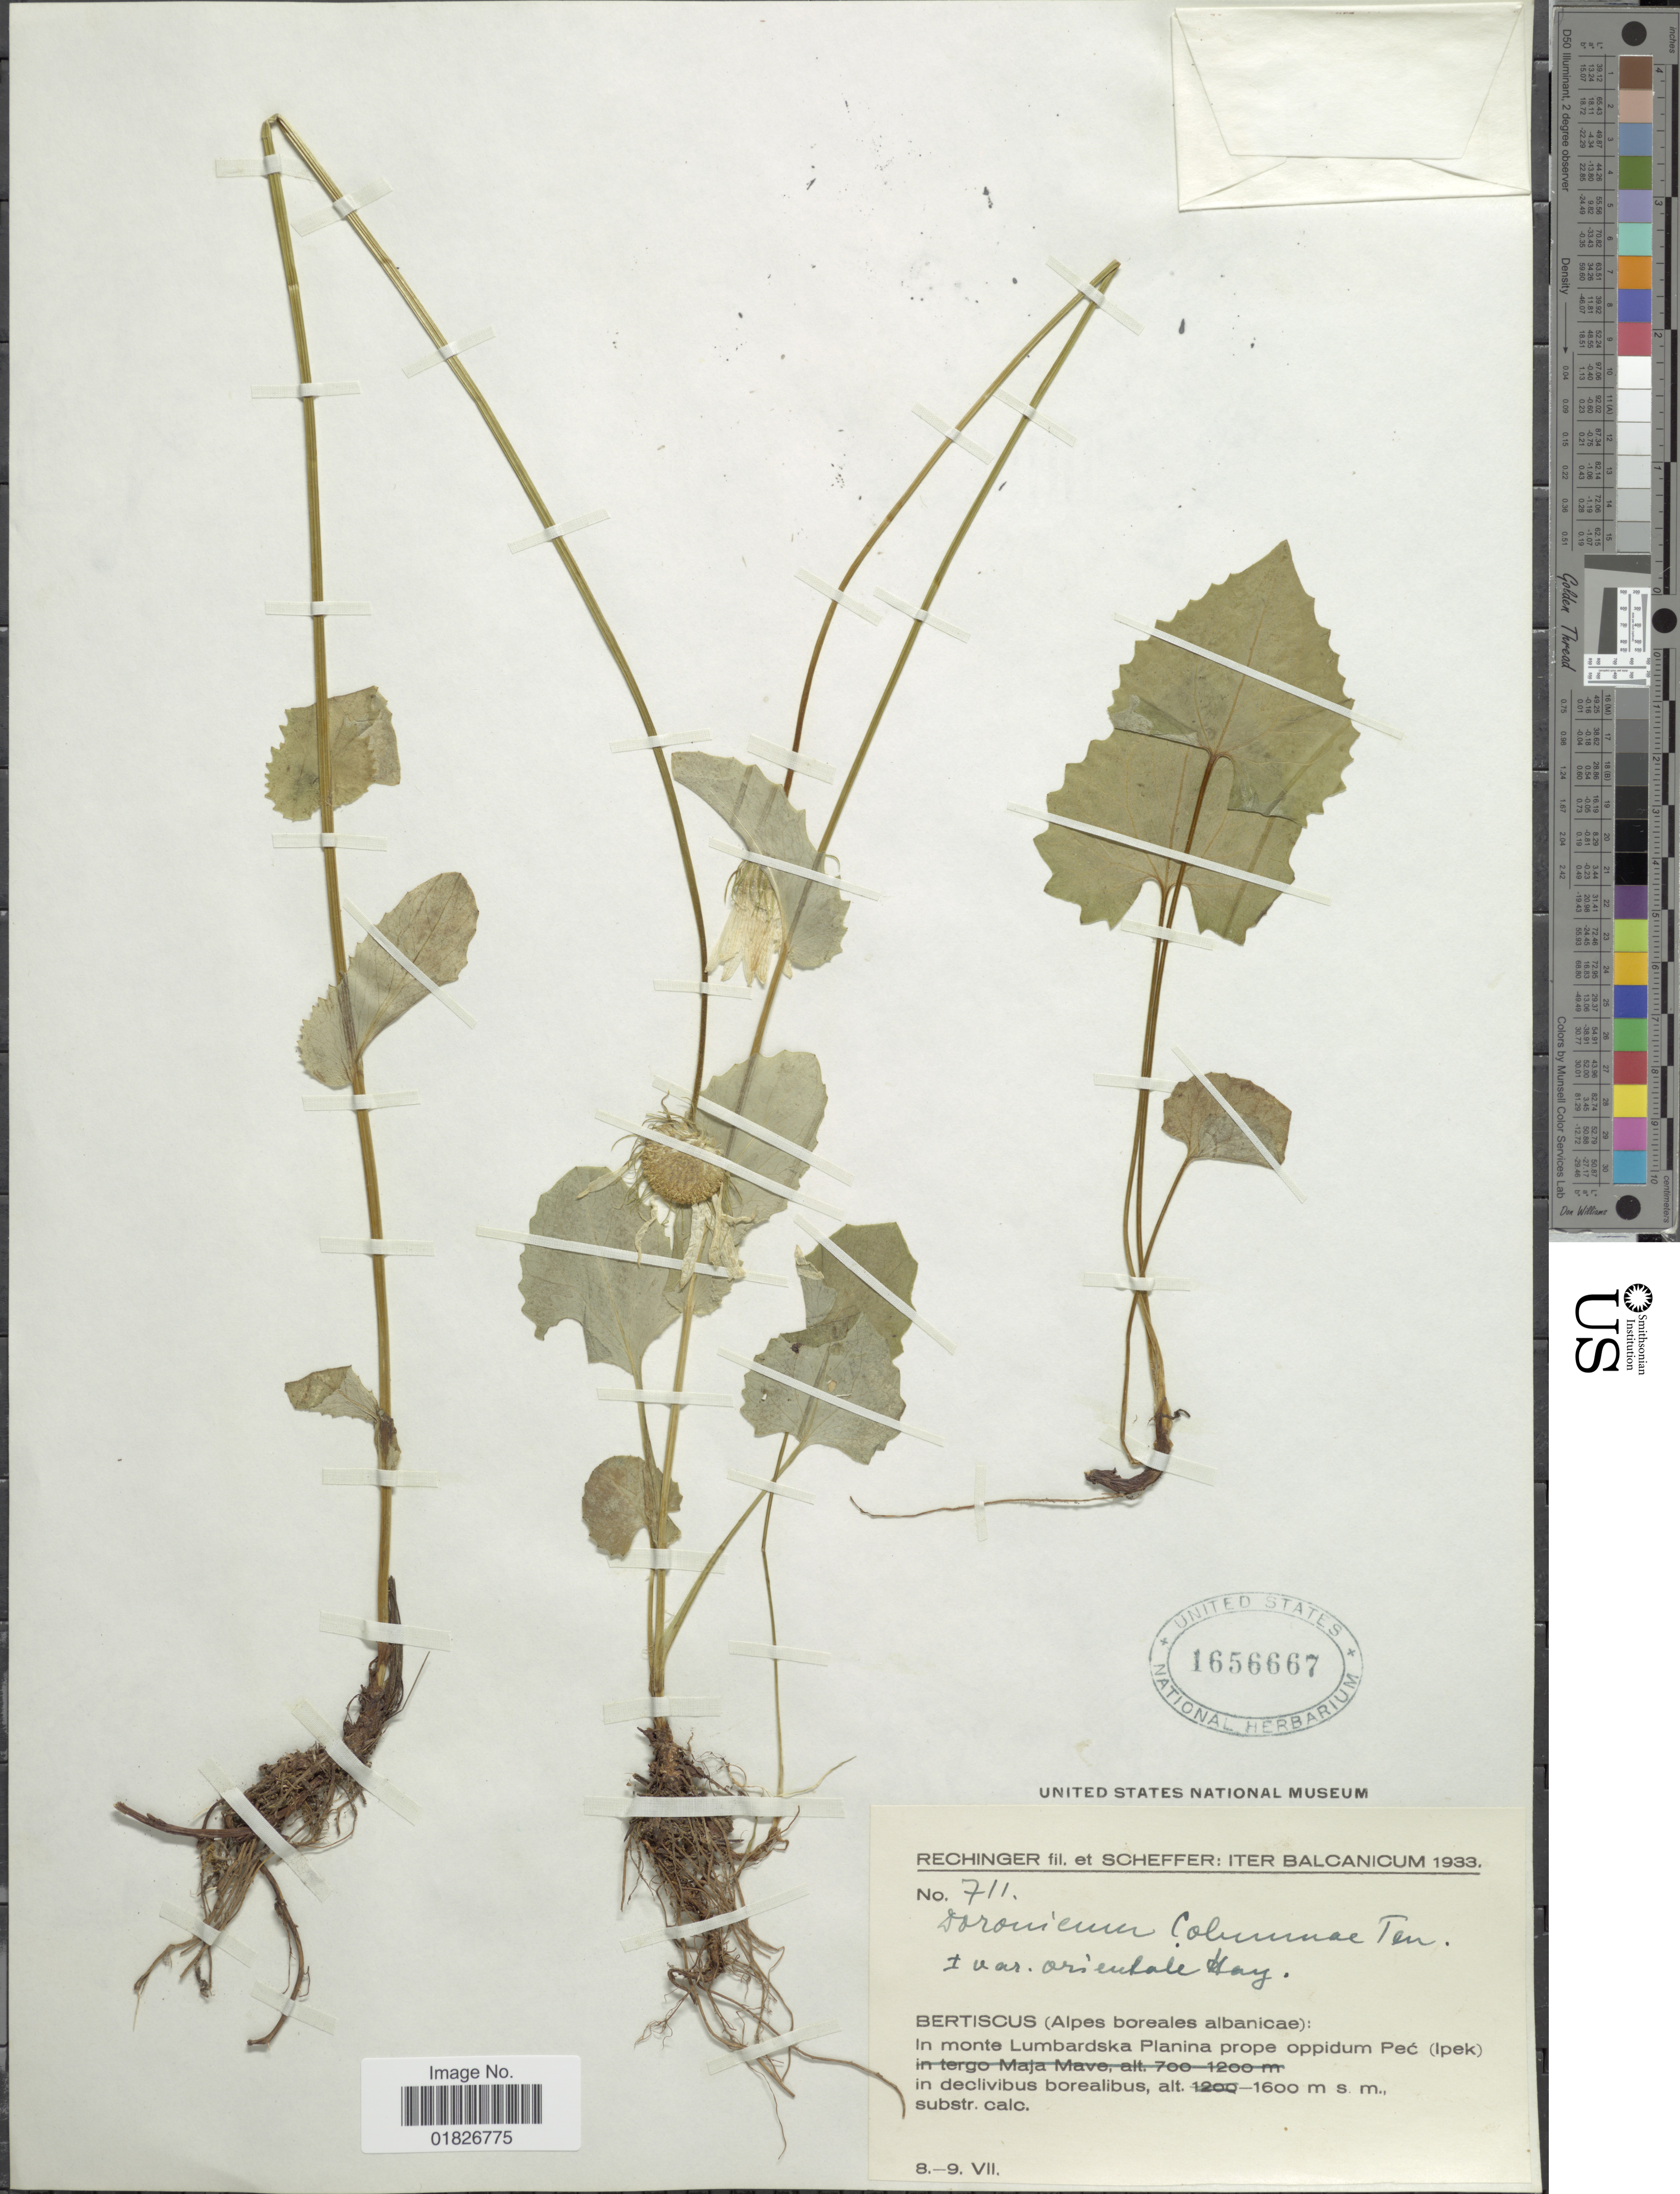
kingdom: Plantae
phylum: Tracheophyta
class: Magnoliopsida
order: Asterales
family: Asteraceae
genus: Doronicum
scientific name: Doronicum columnae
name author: Ten.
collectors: -- Rechinger & Scheffer, --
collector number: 711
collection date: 1933-07-08/1933-07-09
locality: Balcanium, Bertiscus (Alpes boreales albanicae), in monte Lumbardska Planina prope oppidum Pec (Ipek)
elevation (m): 1600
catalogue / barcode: US 1656667